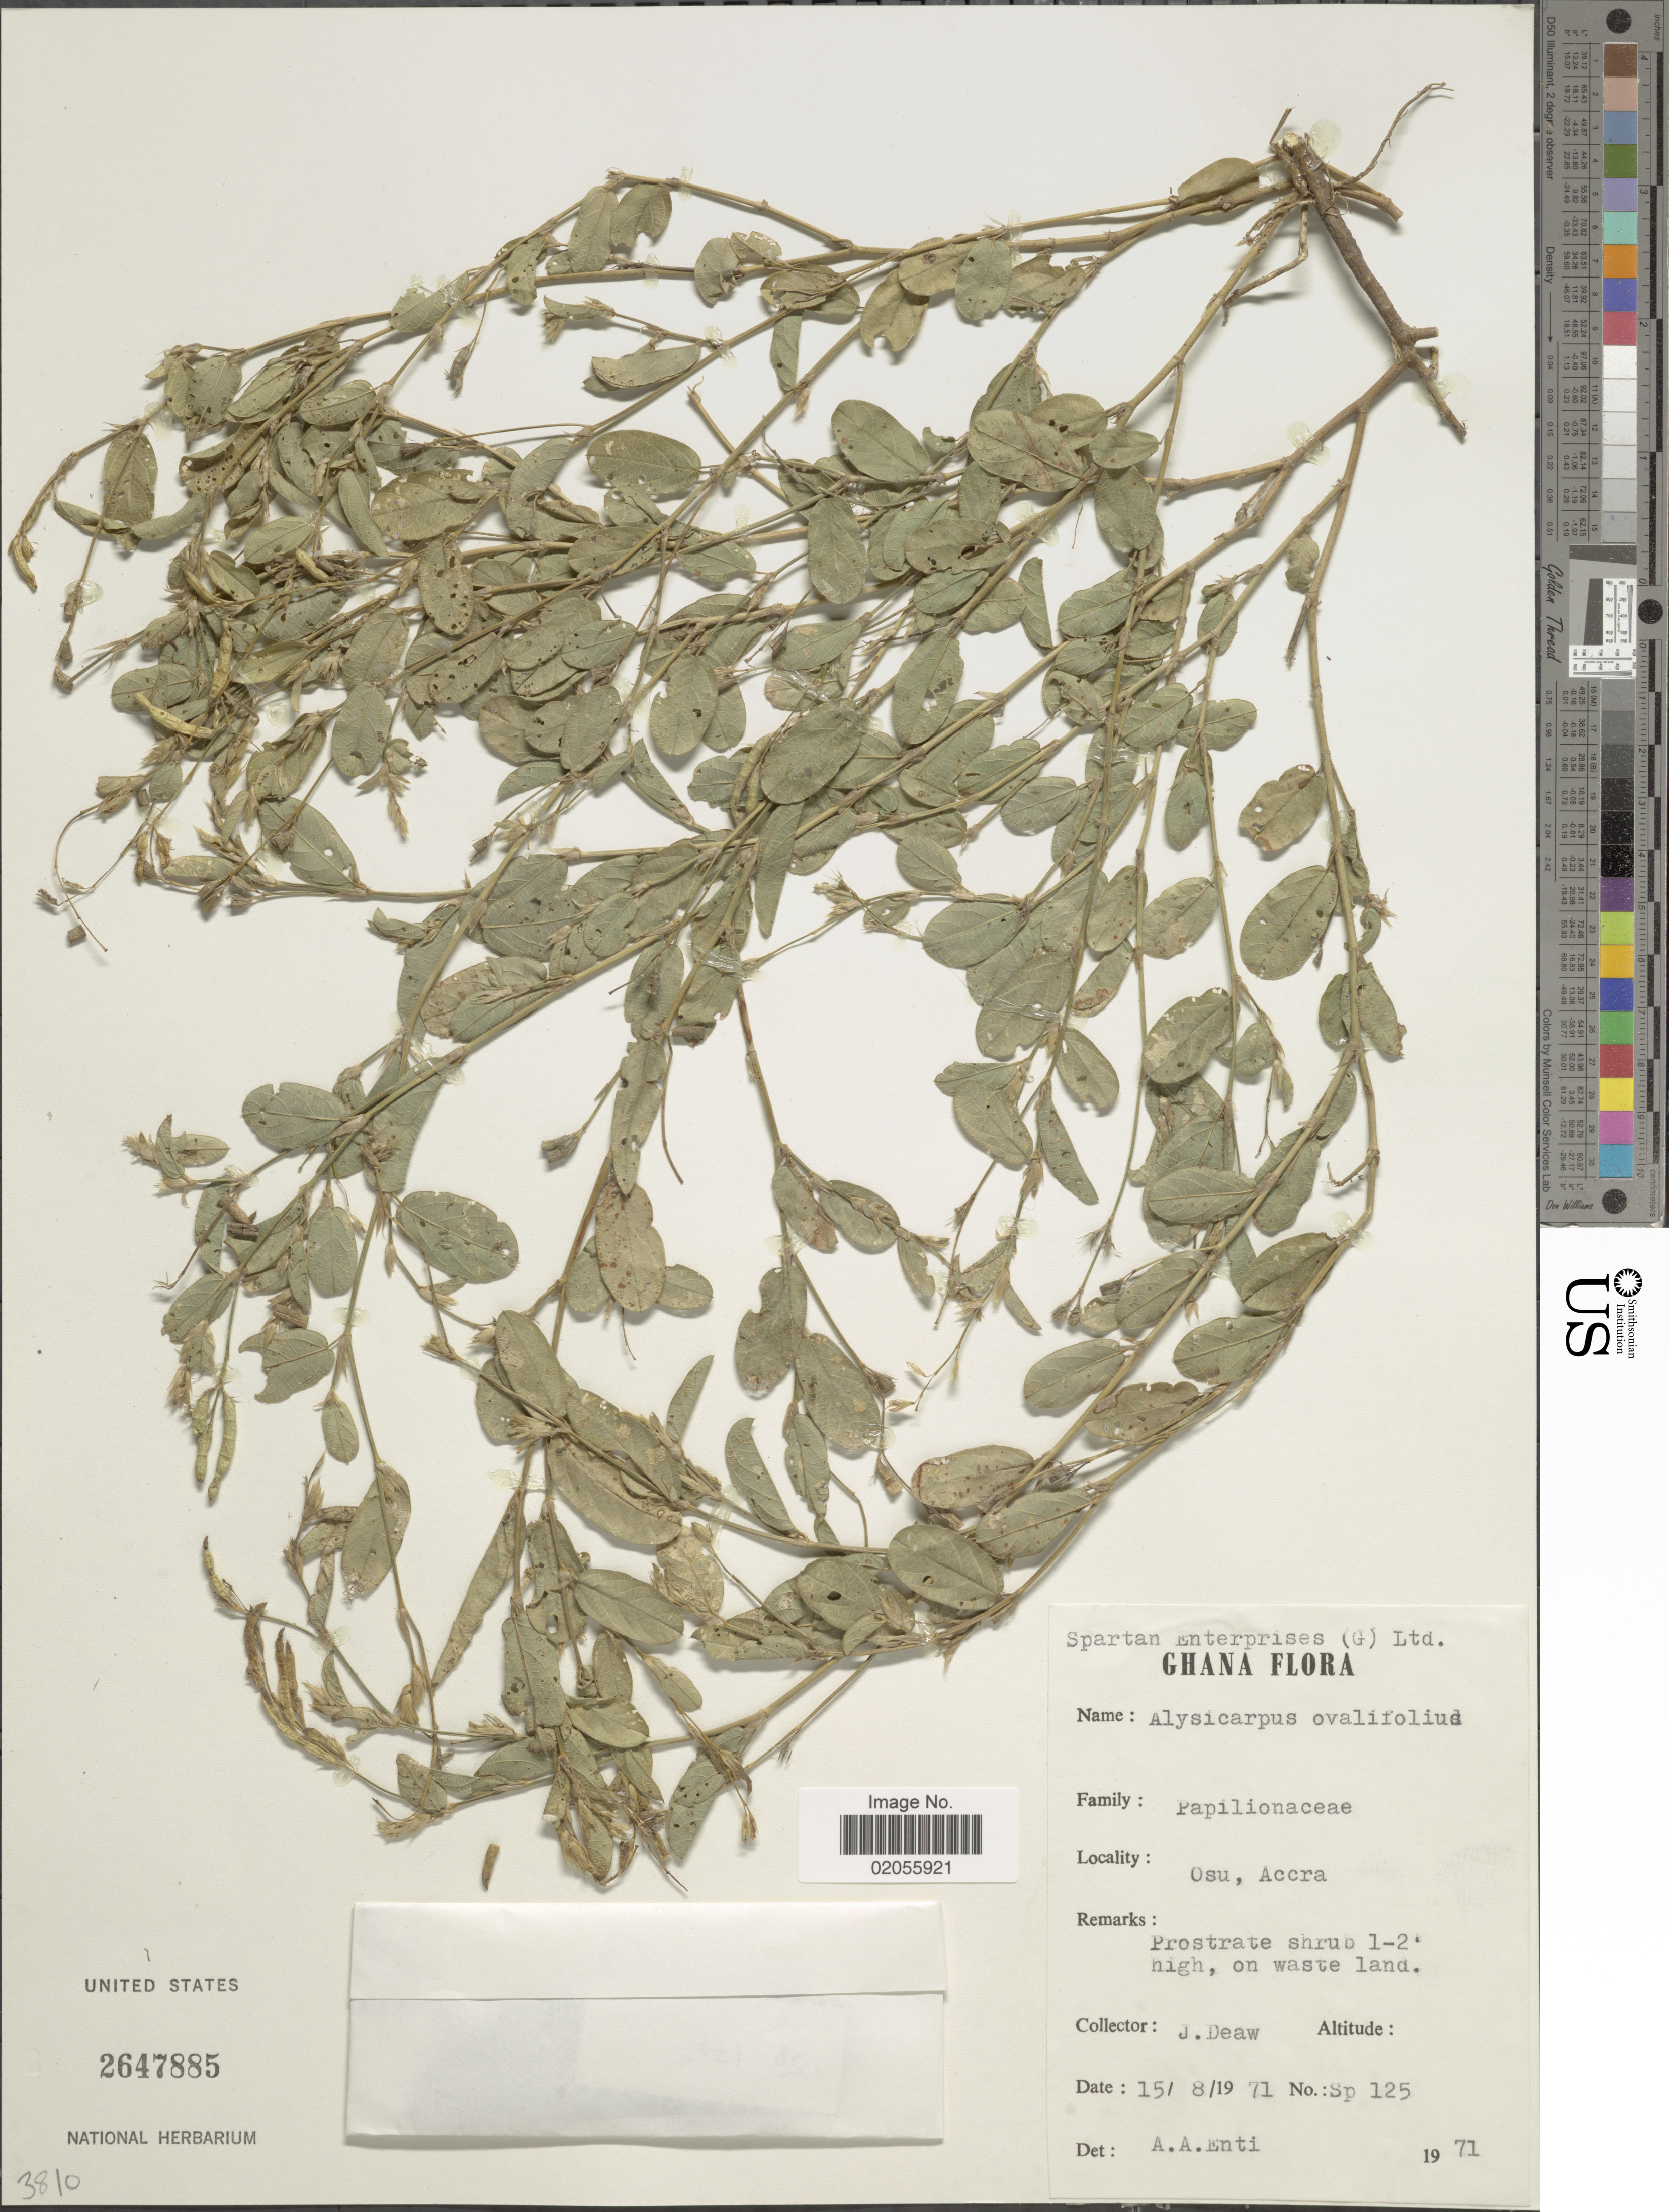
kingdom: Plantae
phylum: Tracheophyta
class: Magnoliopsida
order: Fabales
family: Fabaceae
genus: Alysicarpus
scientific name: Alysicarpus ovalifolius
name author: (Schumach.) J. Léonard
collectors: J. Deaw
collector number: Sp 125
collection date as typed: Transcribed d/m/y: 15/8/71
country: Ghana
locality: Osu, Accra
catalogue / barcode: US 2647885